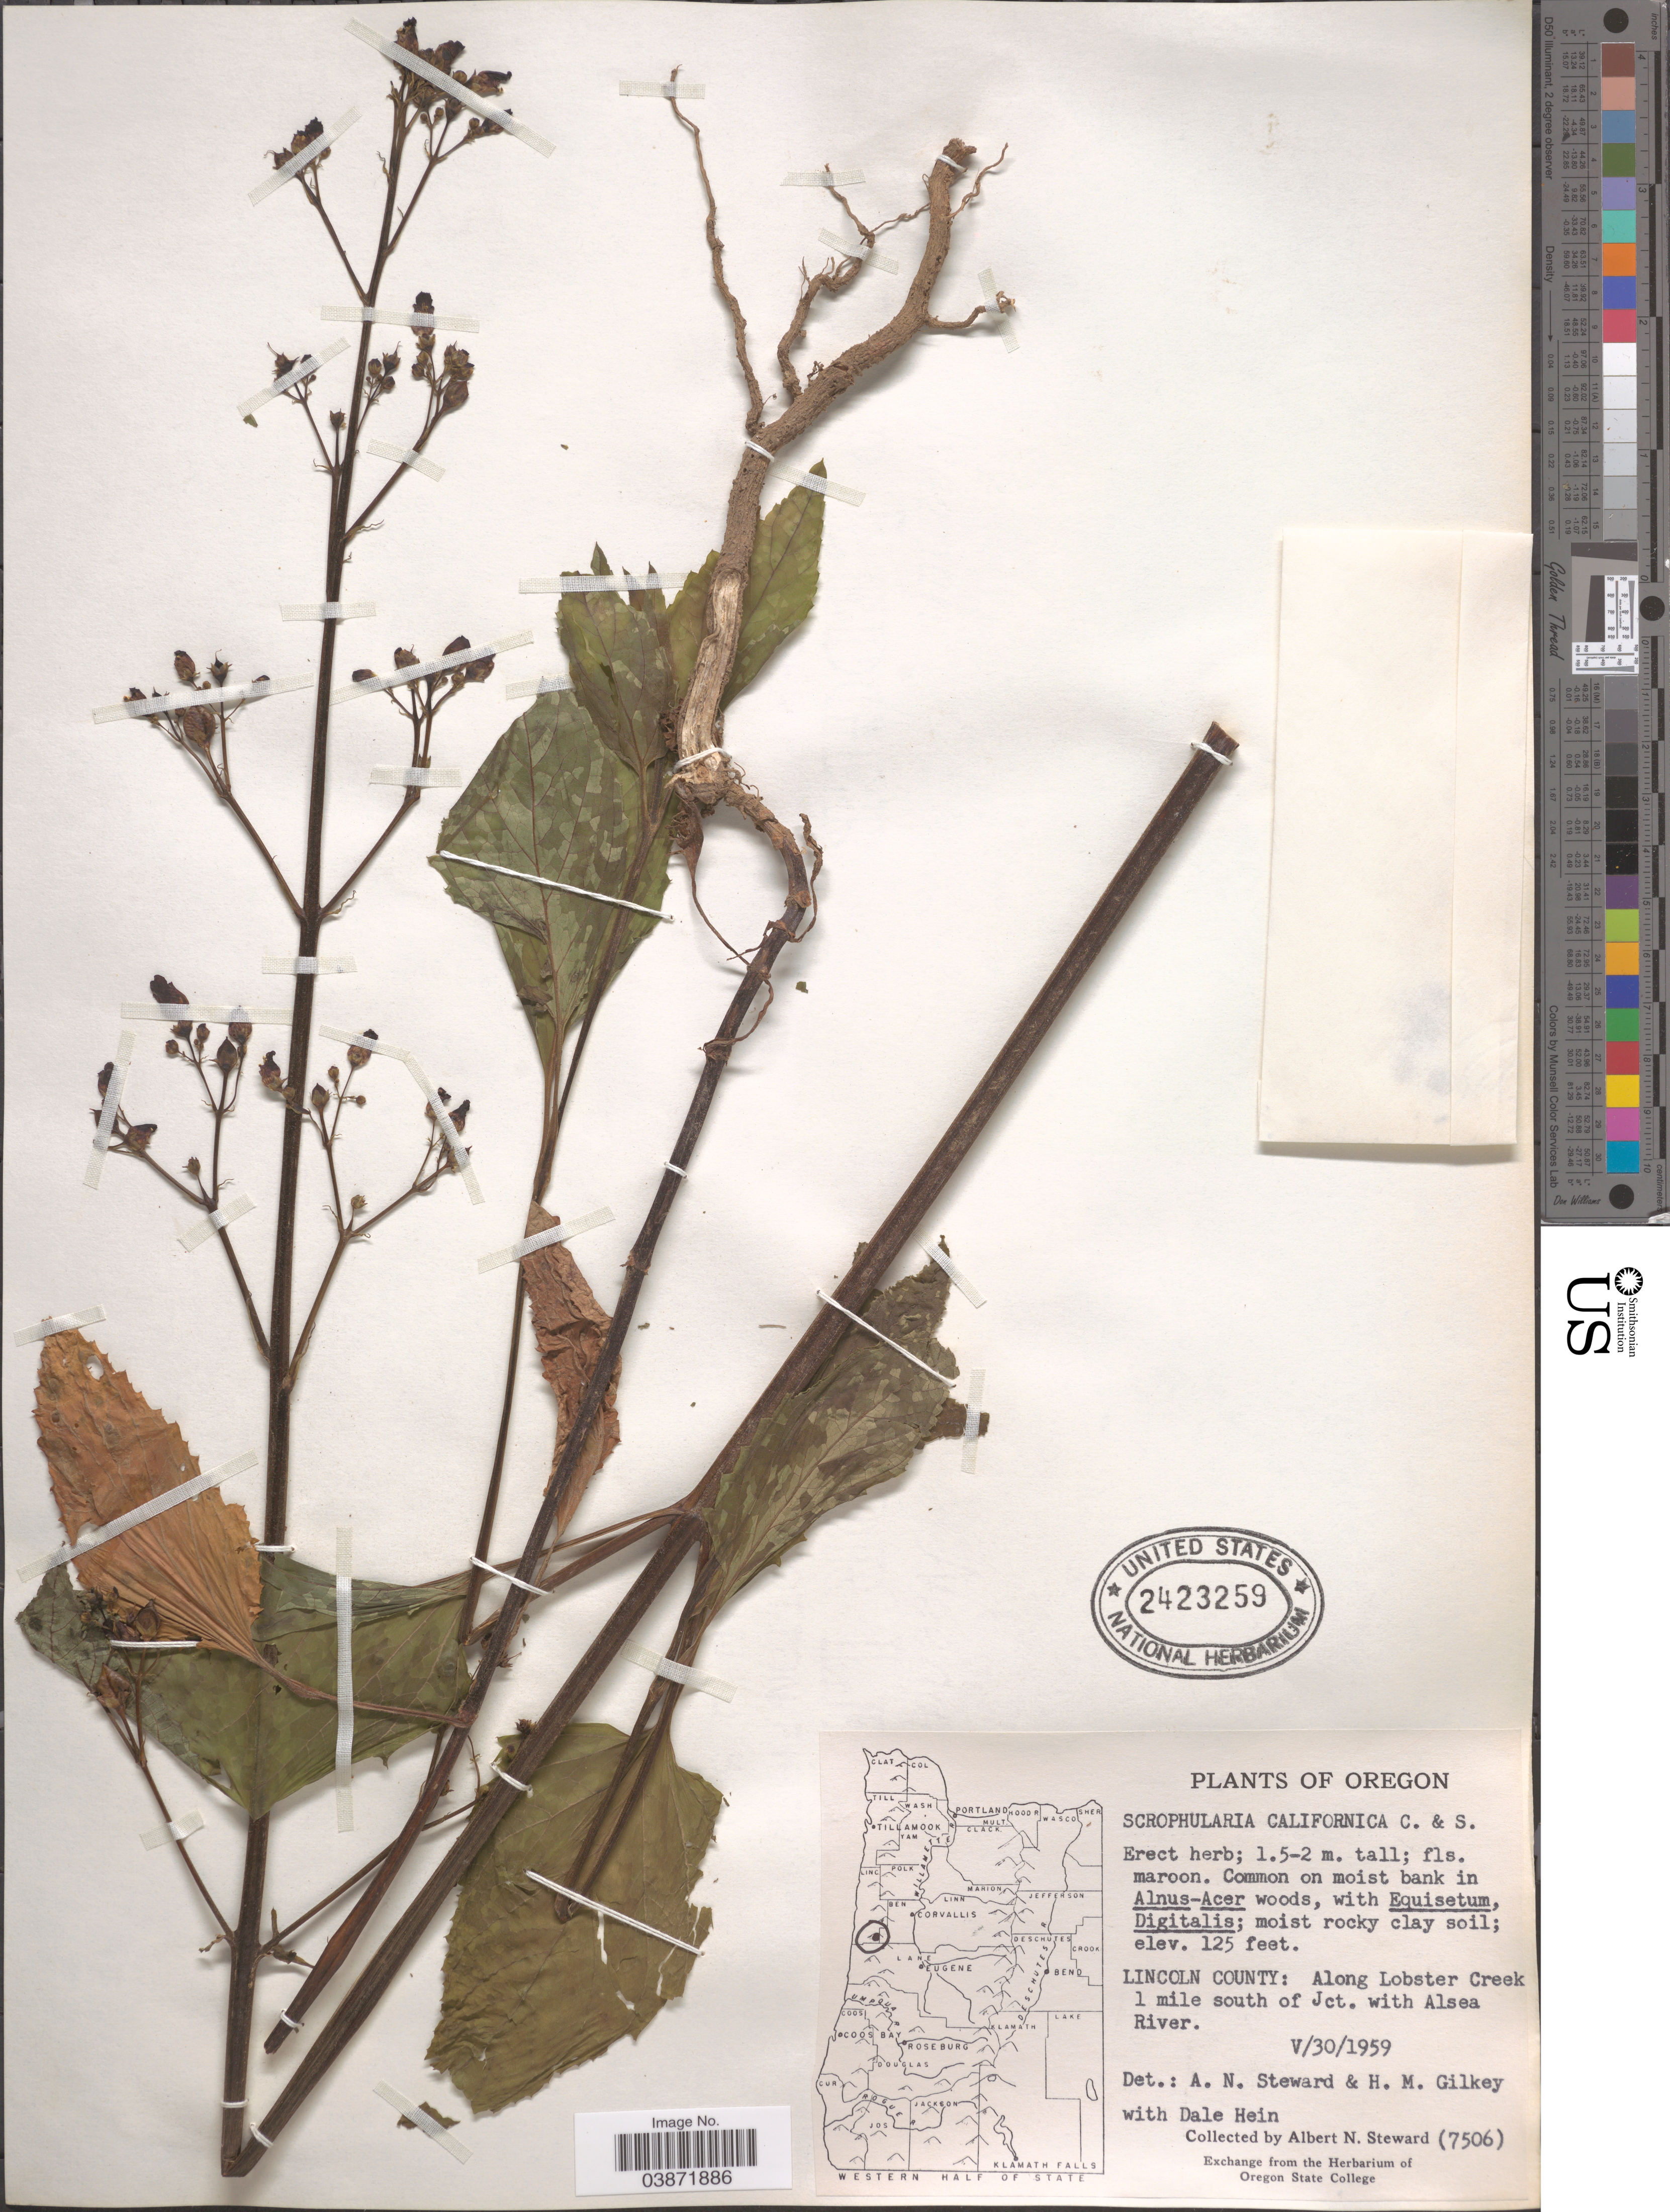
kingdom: Plantae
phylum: Tracheophyta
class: Magnoliopsida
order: Lamiales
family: Scrophulariaceae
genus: Scrophularia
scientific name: Scrophularia californica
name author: Cham. & Schltdl.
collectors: A. N. Steward & D. Hein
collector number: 7506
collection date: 1959-05-30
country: United States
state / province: Oregon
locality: Lincoln County: Along Lobster Creek 1 mile south of Jct. with Alsea River.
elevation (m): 38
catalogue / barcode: US 2423259